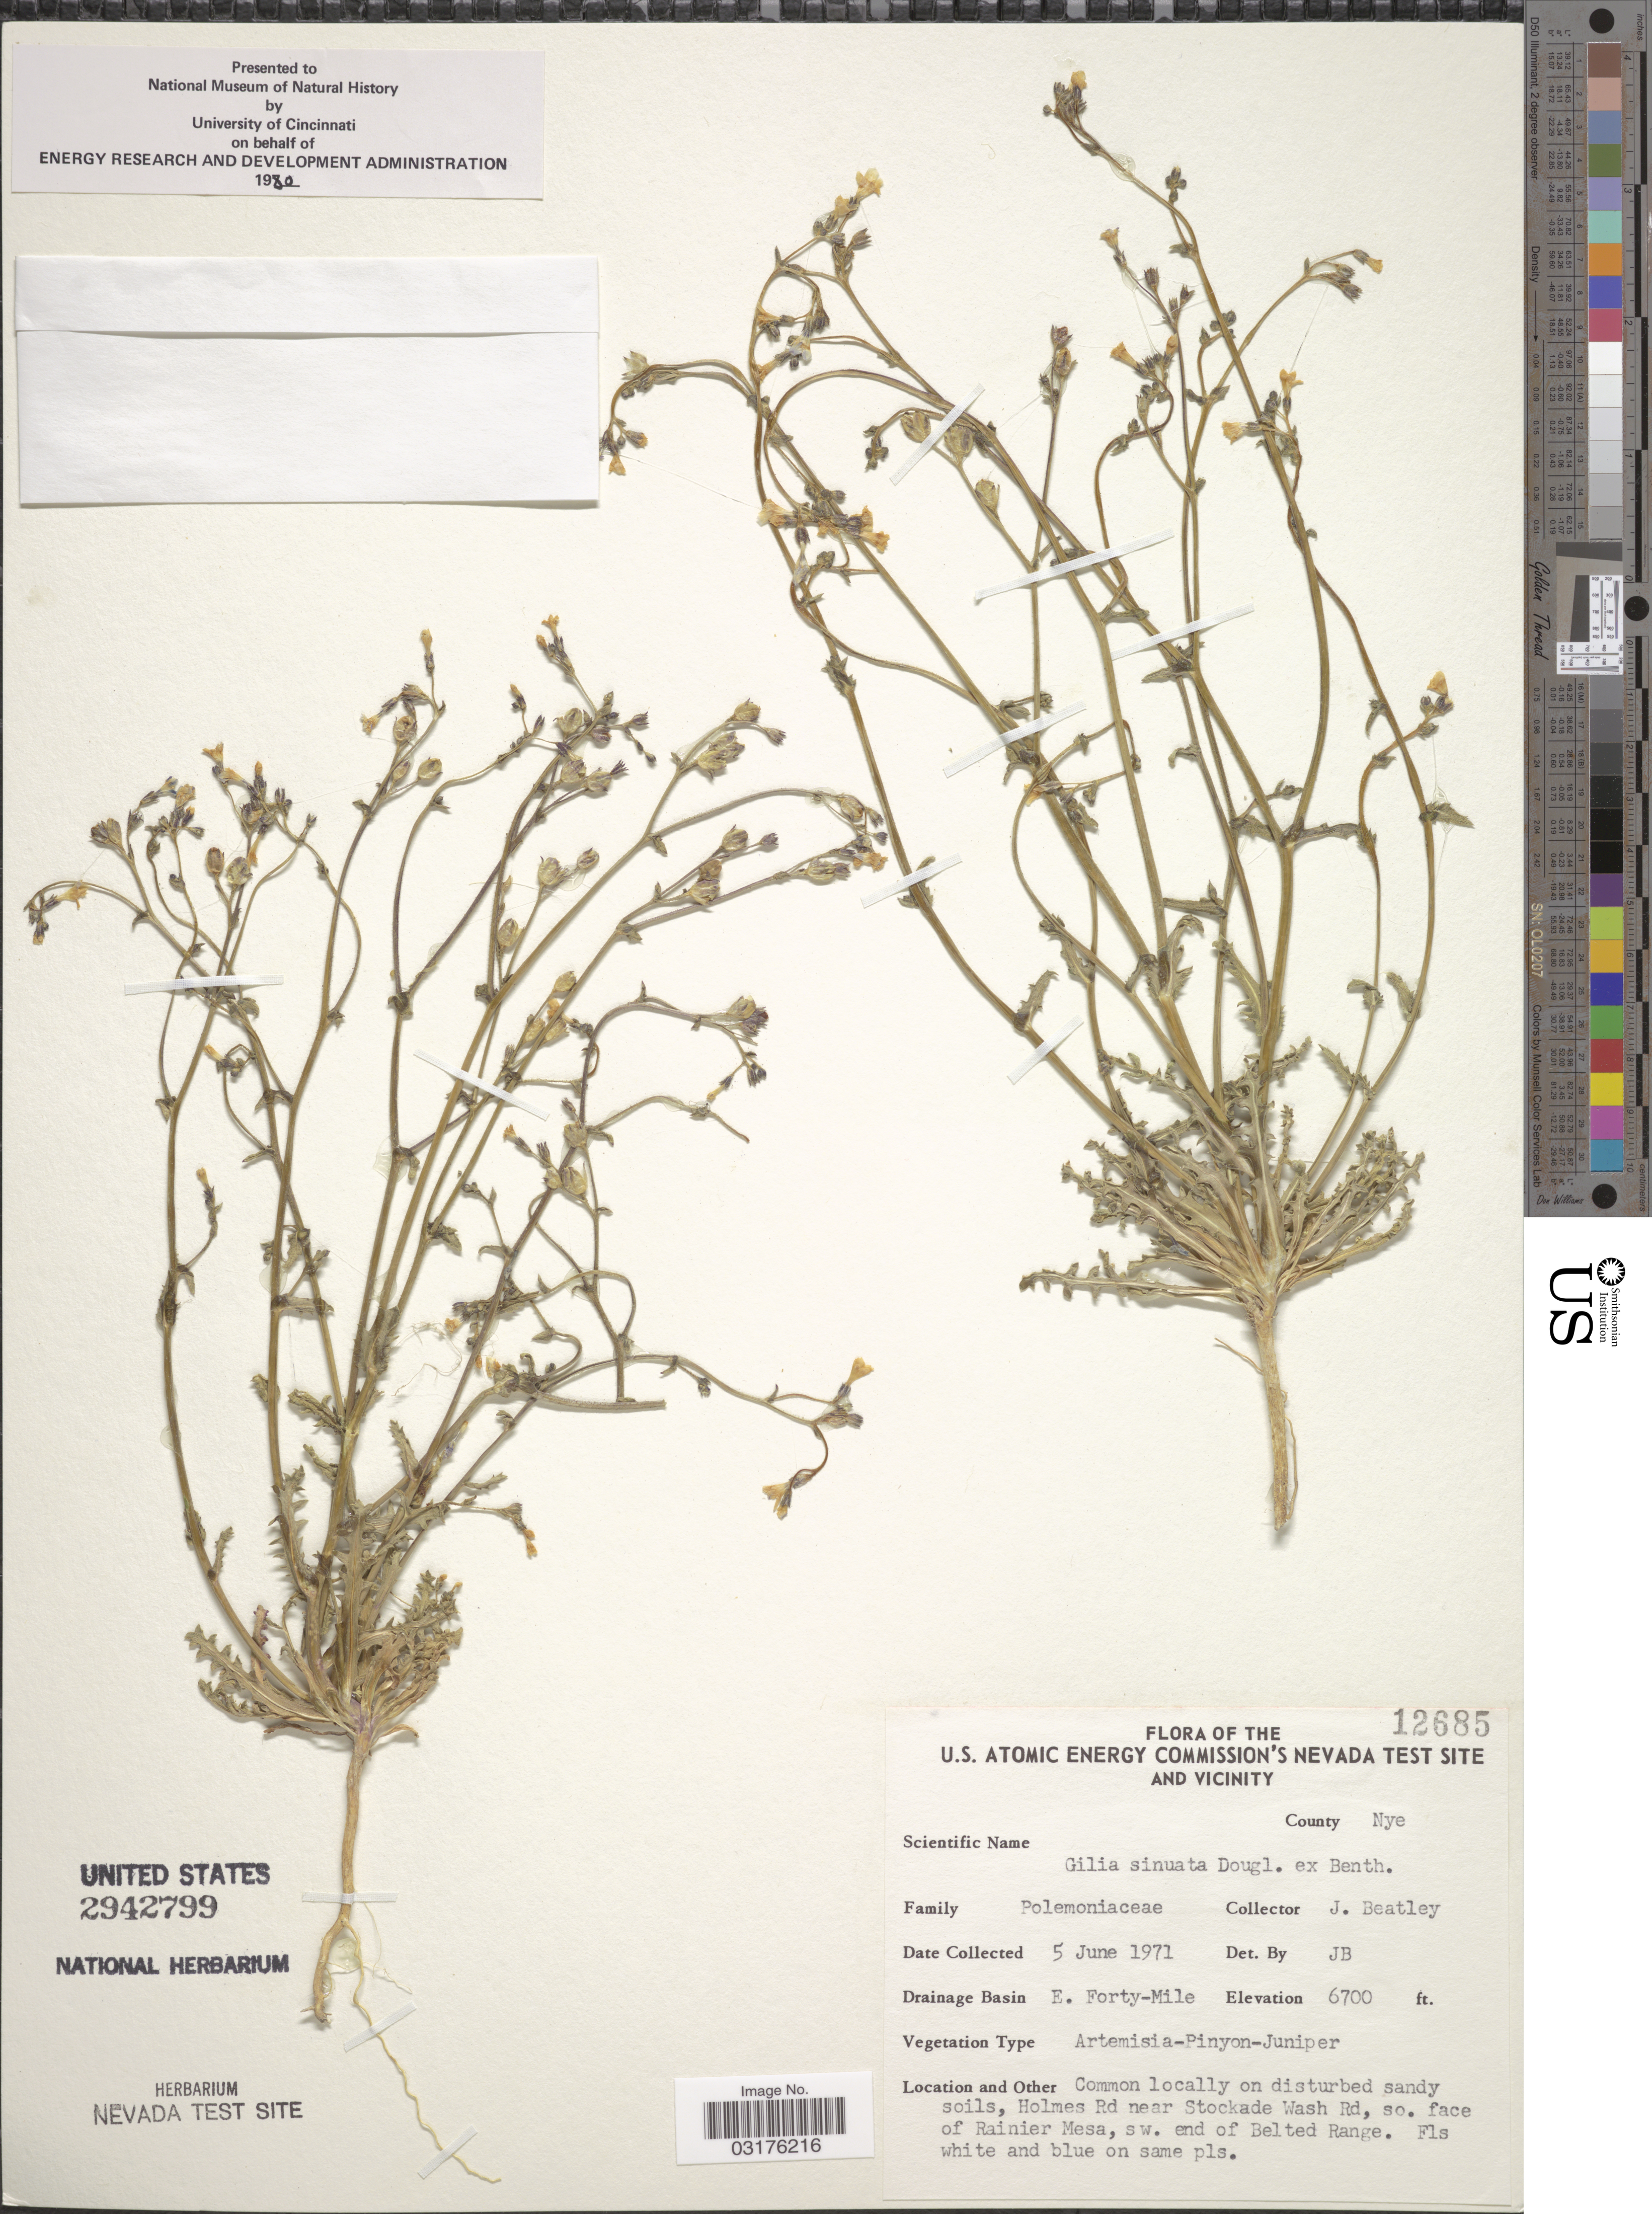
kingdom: Plantae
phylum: Tracheophyta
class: Magnoliopsida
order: Ericales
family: Polemoniaceae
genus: Gilia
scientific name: Gilia sinuata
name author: Douglas ex Benth.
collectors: J. C. Beatley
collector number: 12685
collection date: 1971-06-05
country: United States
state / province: Nevada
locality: The U.S. Atomic Energy Commission's Nevada Test Site And Vicinity, County Nye, Drainage Basin E. Forty-Mile, Common locally on disturbed sandy soils, Holmes Rd near Stockade Wash Rd, so. face on Rainier Mesa, sw. end of Belted Range.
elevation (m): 2042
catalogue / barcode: US 2942799